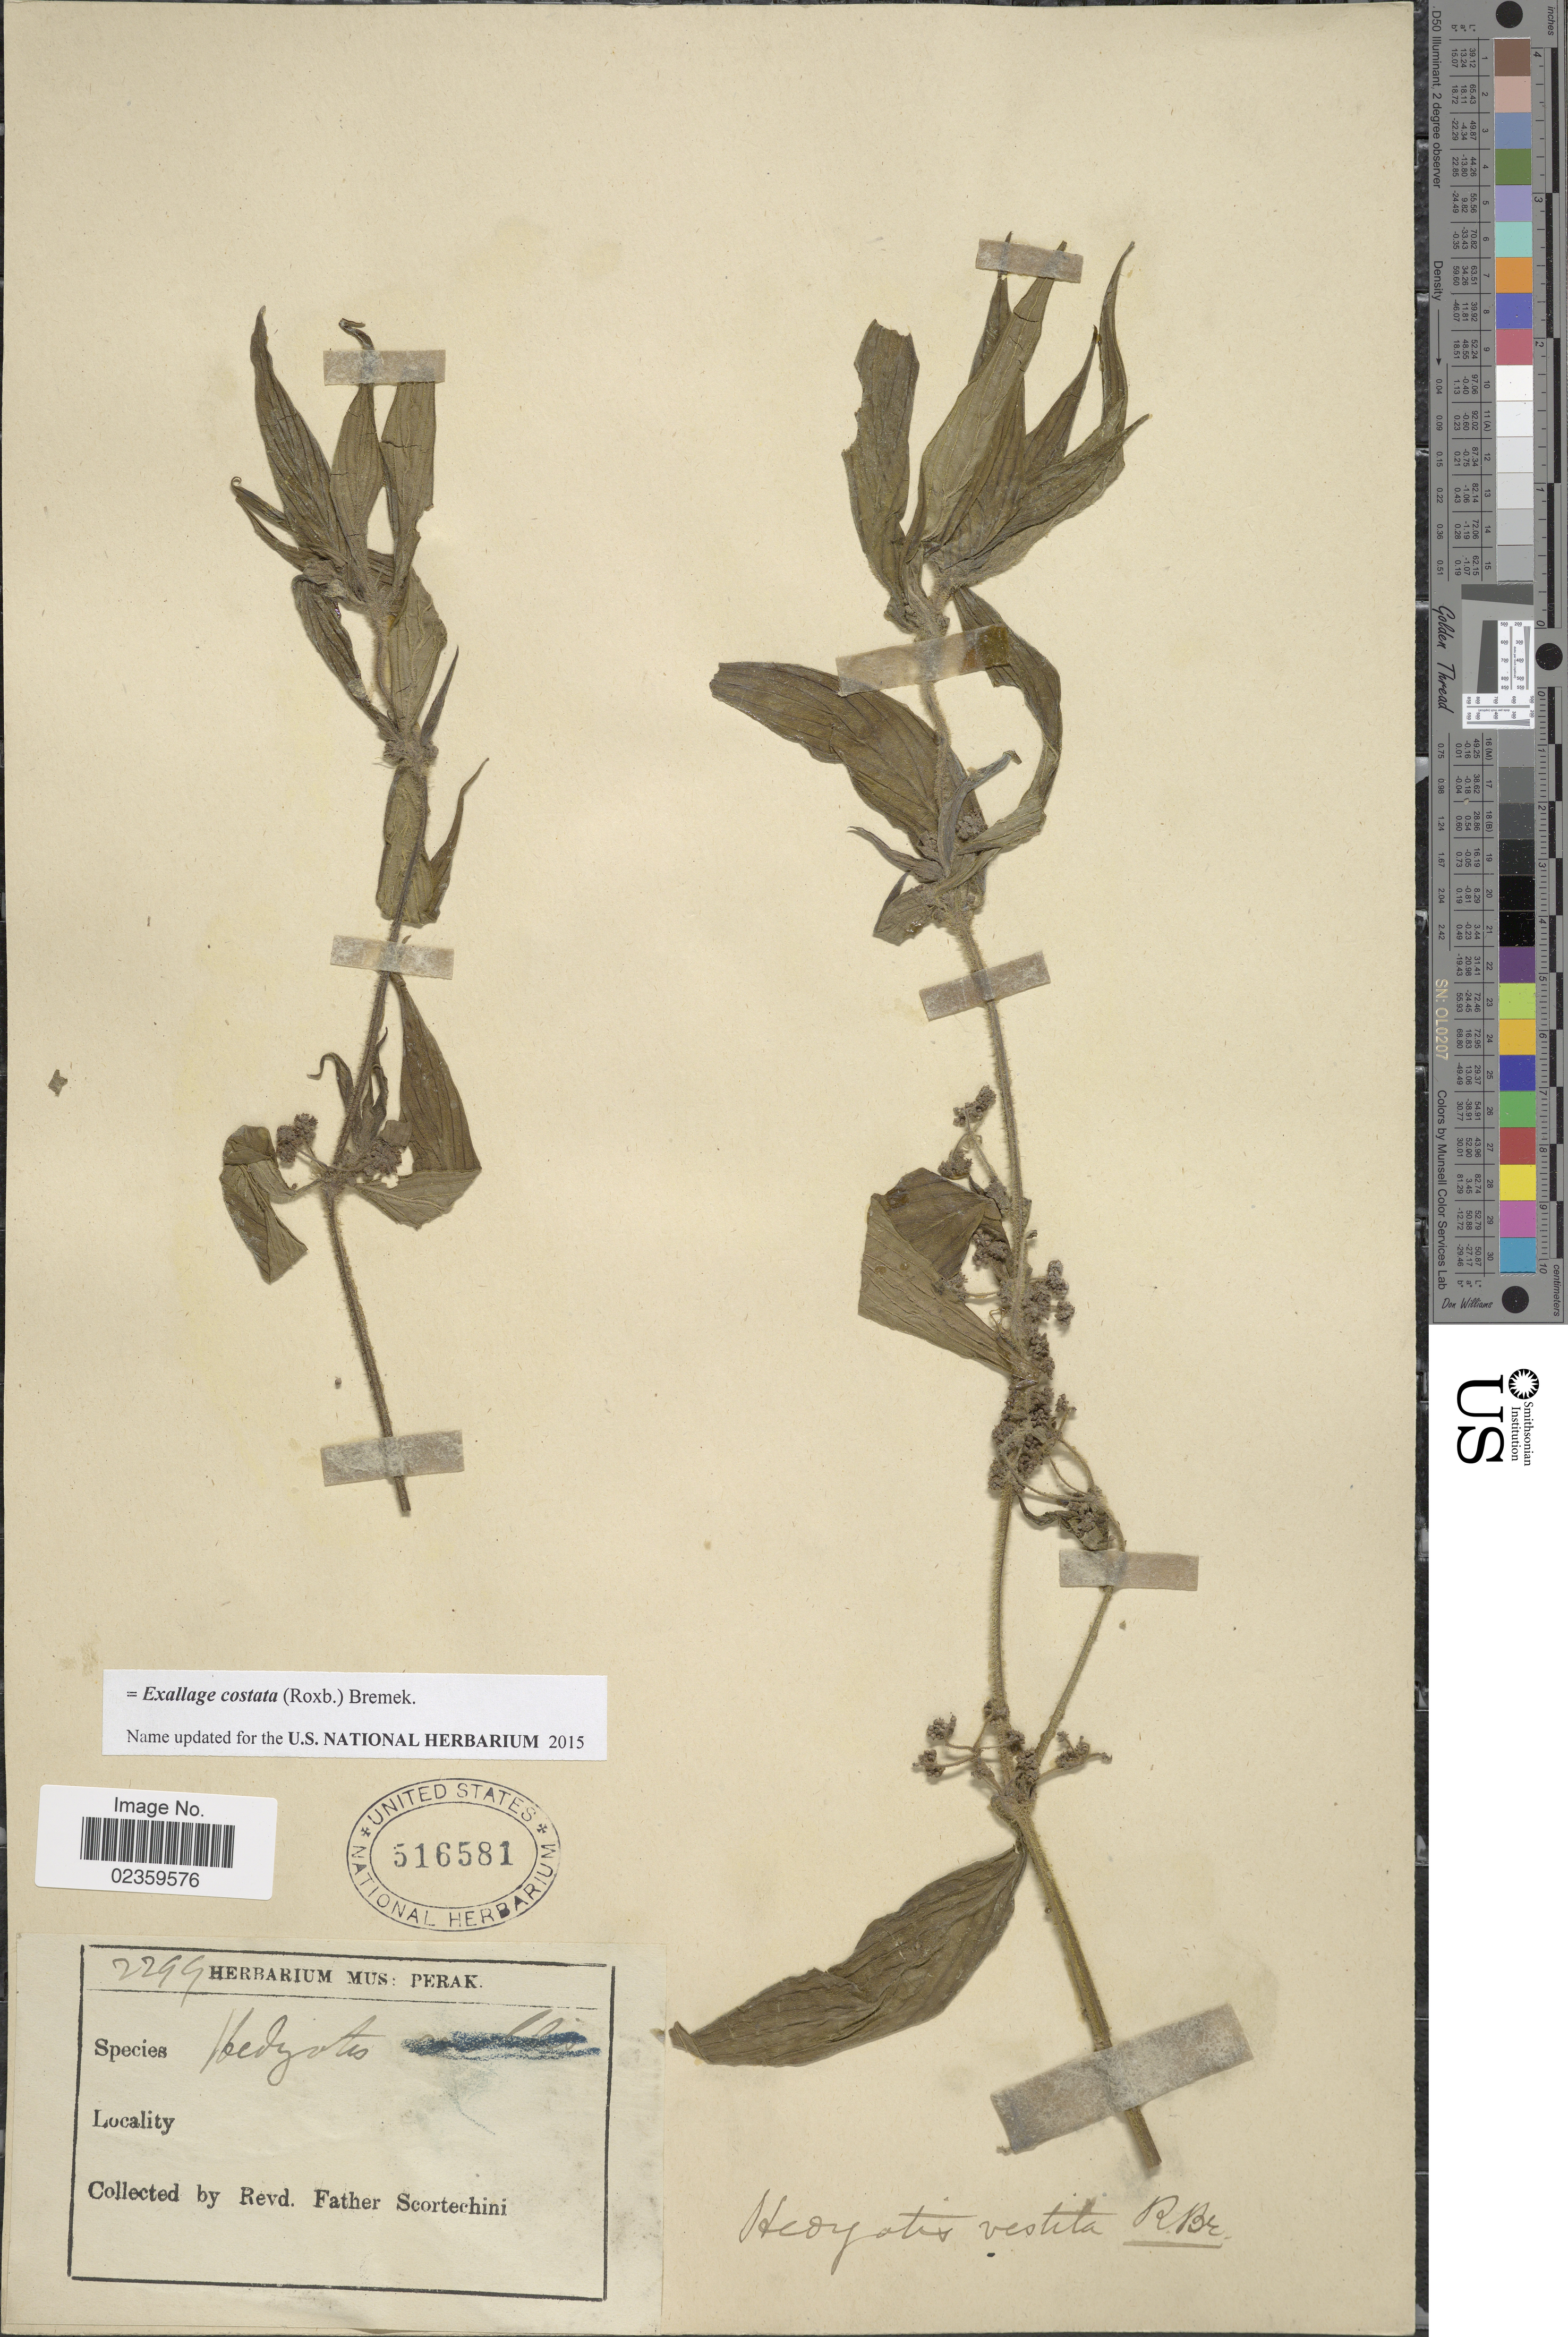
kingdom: Plantae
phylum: Tracheophyta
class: Magnoliopsida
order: Gentianales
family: Rubiaceae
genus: Exallage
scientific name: Exallage costata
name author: (Roxb.) Bremek.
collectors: Fr. Scortechini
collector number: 2299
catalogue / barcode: US 516581